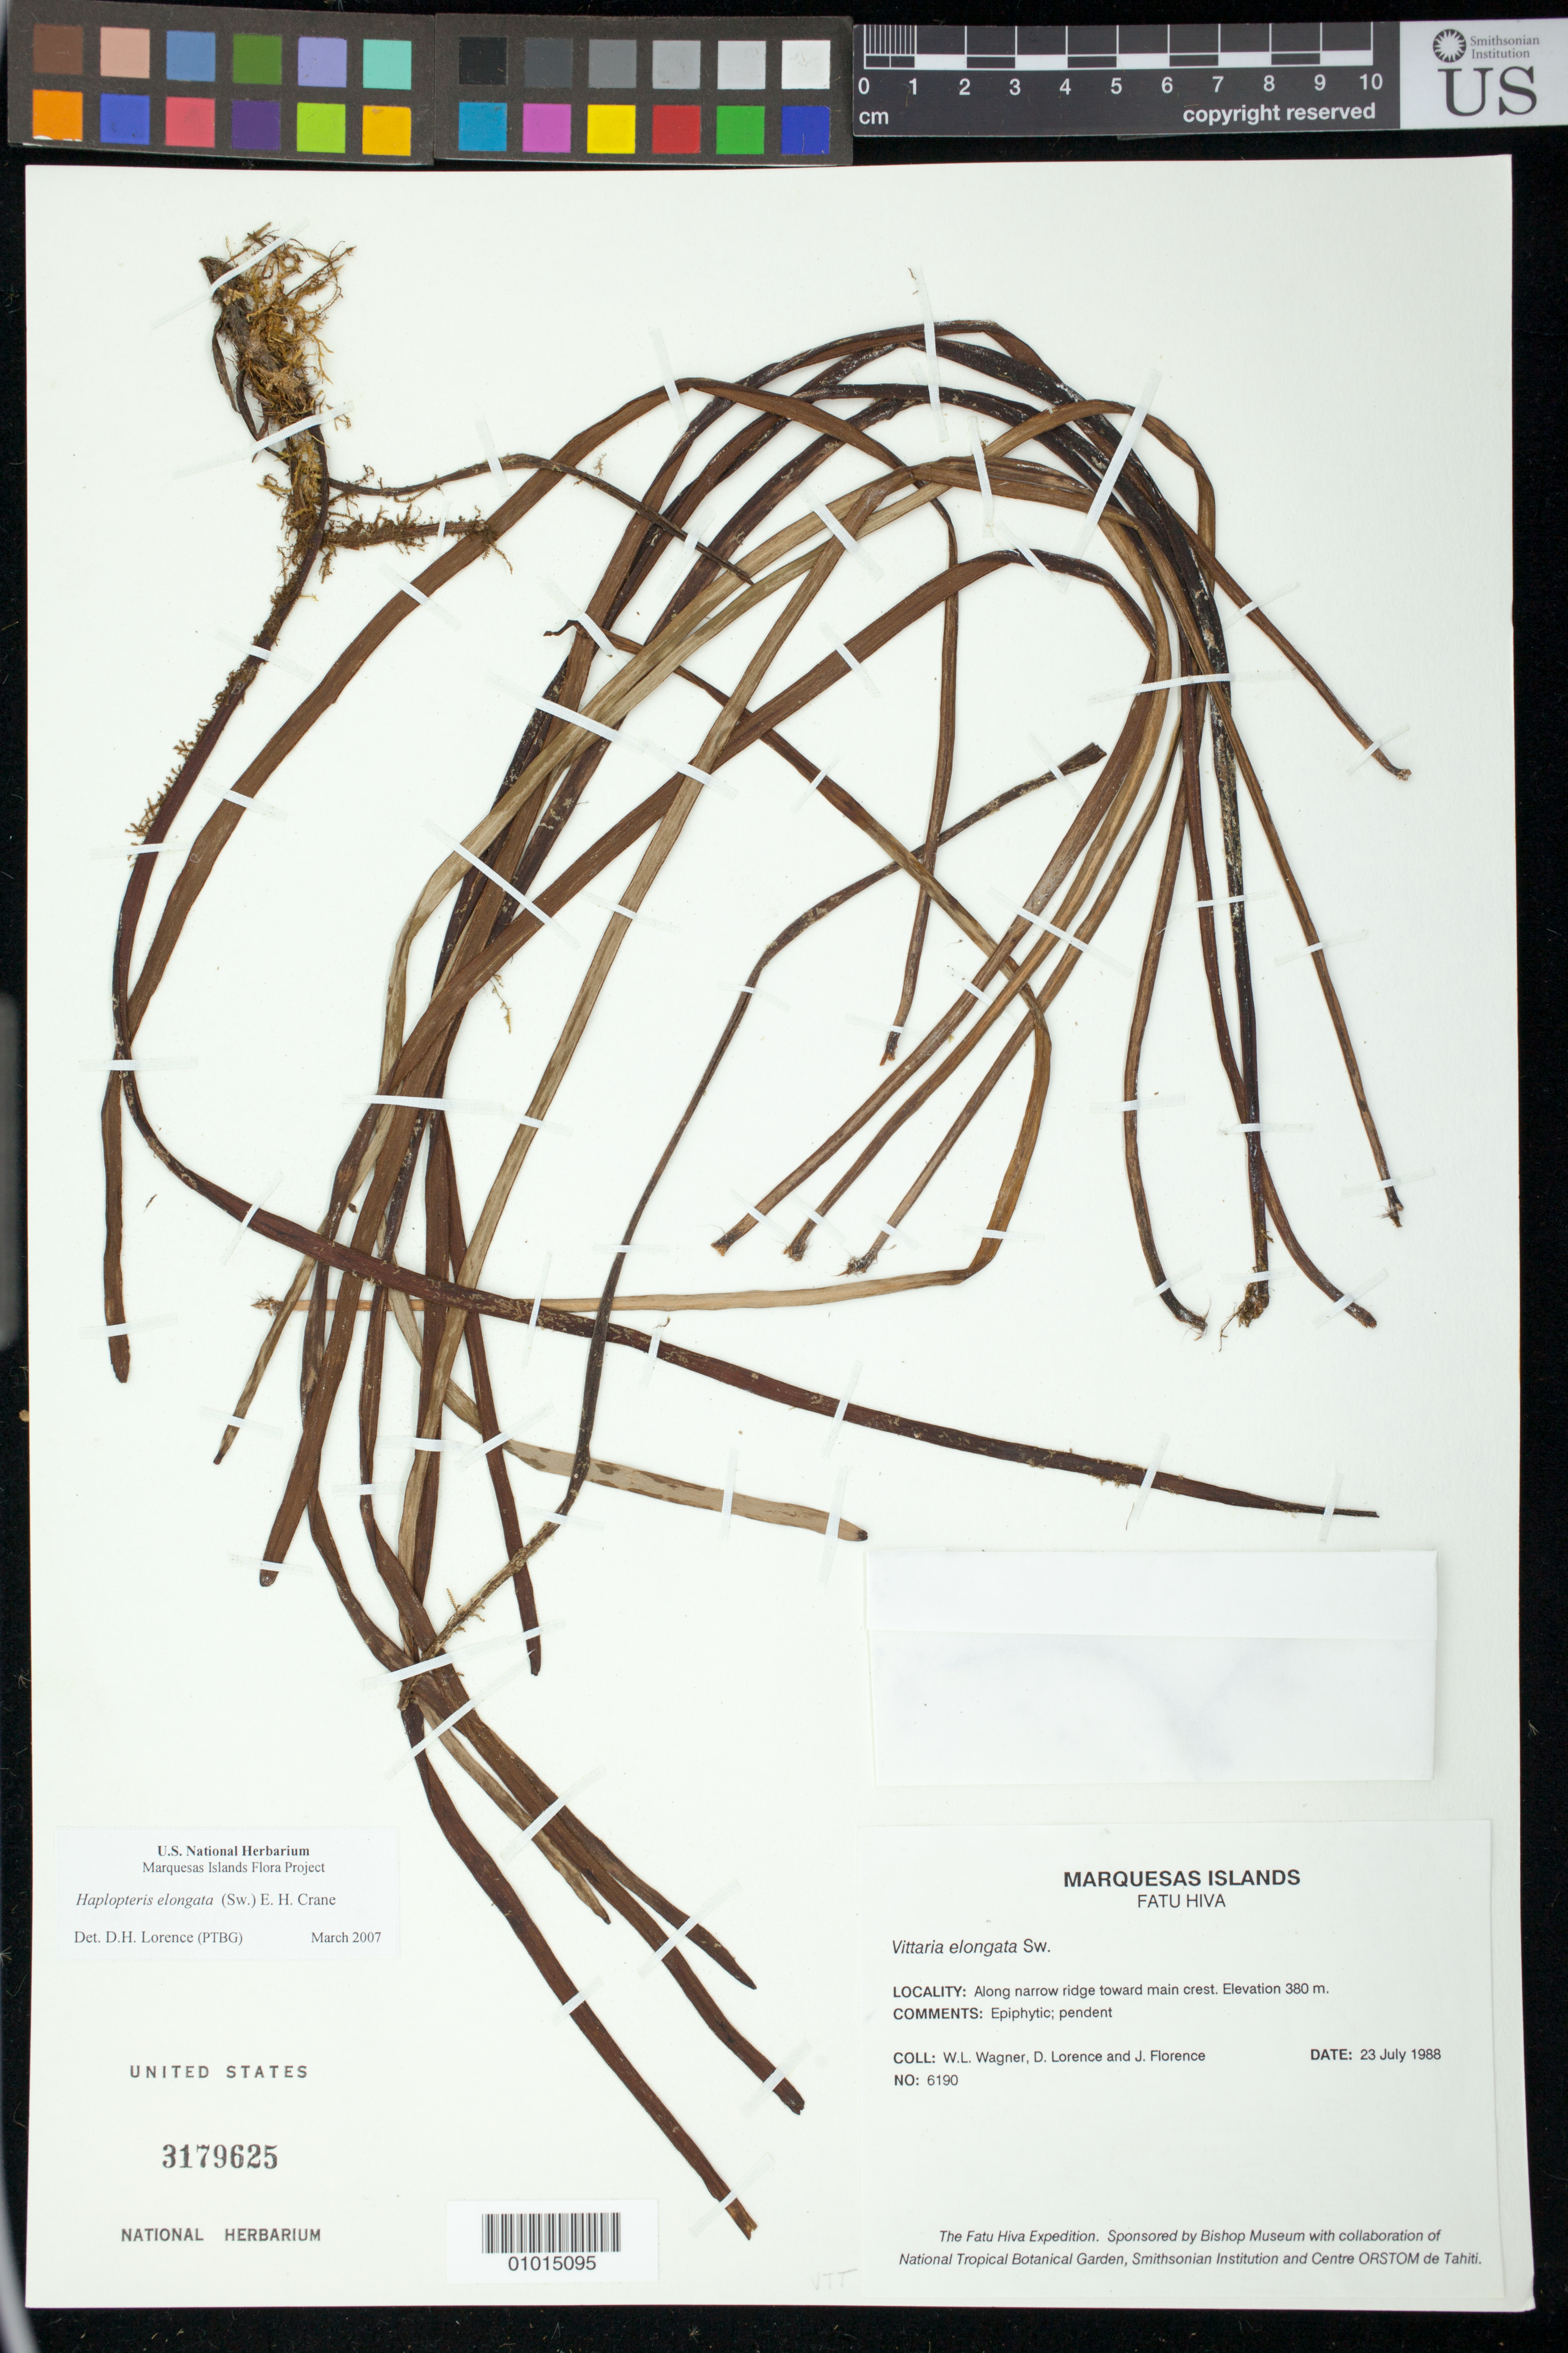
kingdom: Plantae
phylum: Tracheophyta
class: Polypodiopsida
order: Polypodiales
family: Pteridaceae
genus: Haplopteris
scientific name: Haplopteris elongata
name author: (Sw.) Crane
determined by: Lorence, David H., (PTBG), National Tropical Botanical Garden (UNITED STATES)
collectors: W. L. Wagner, D. Lorence & J. Florence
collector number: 6190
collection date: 1988-07-23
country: French Polynesia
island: Fatu Hiva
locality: Along narrow ridge toward main crest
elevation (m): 380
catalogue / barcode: US 3179625